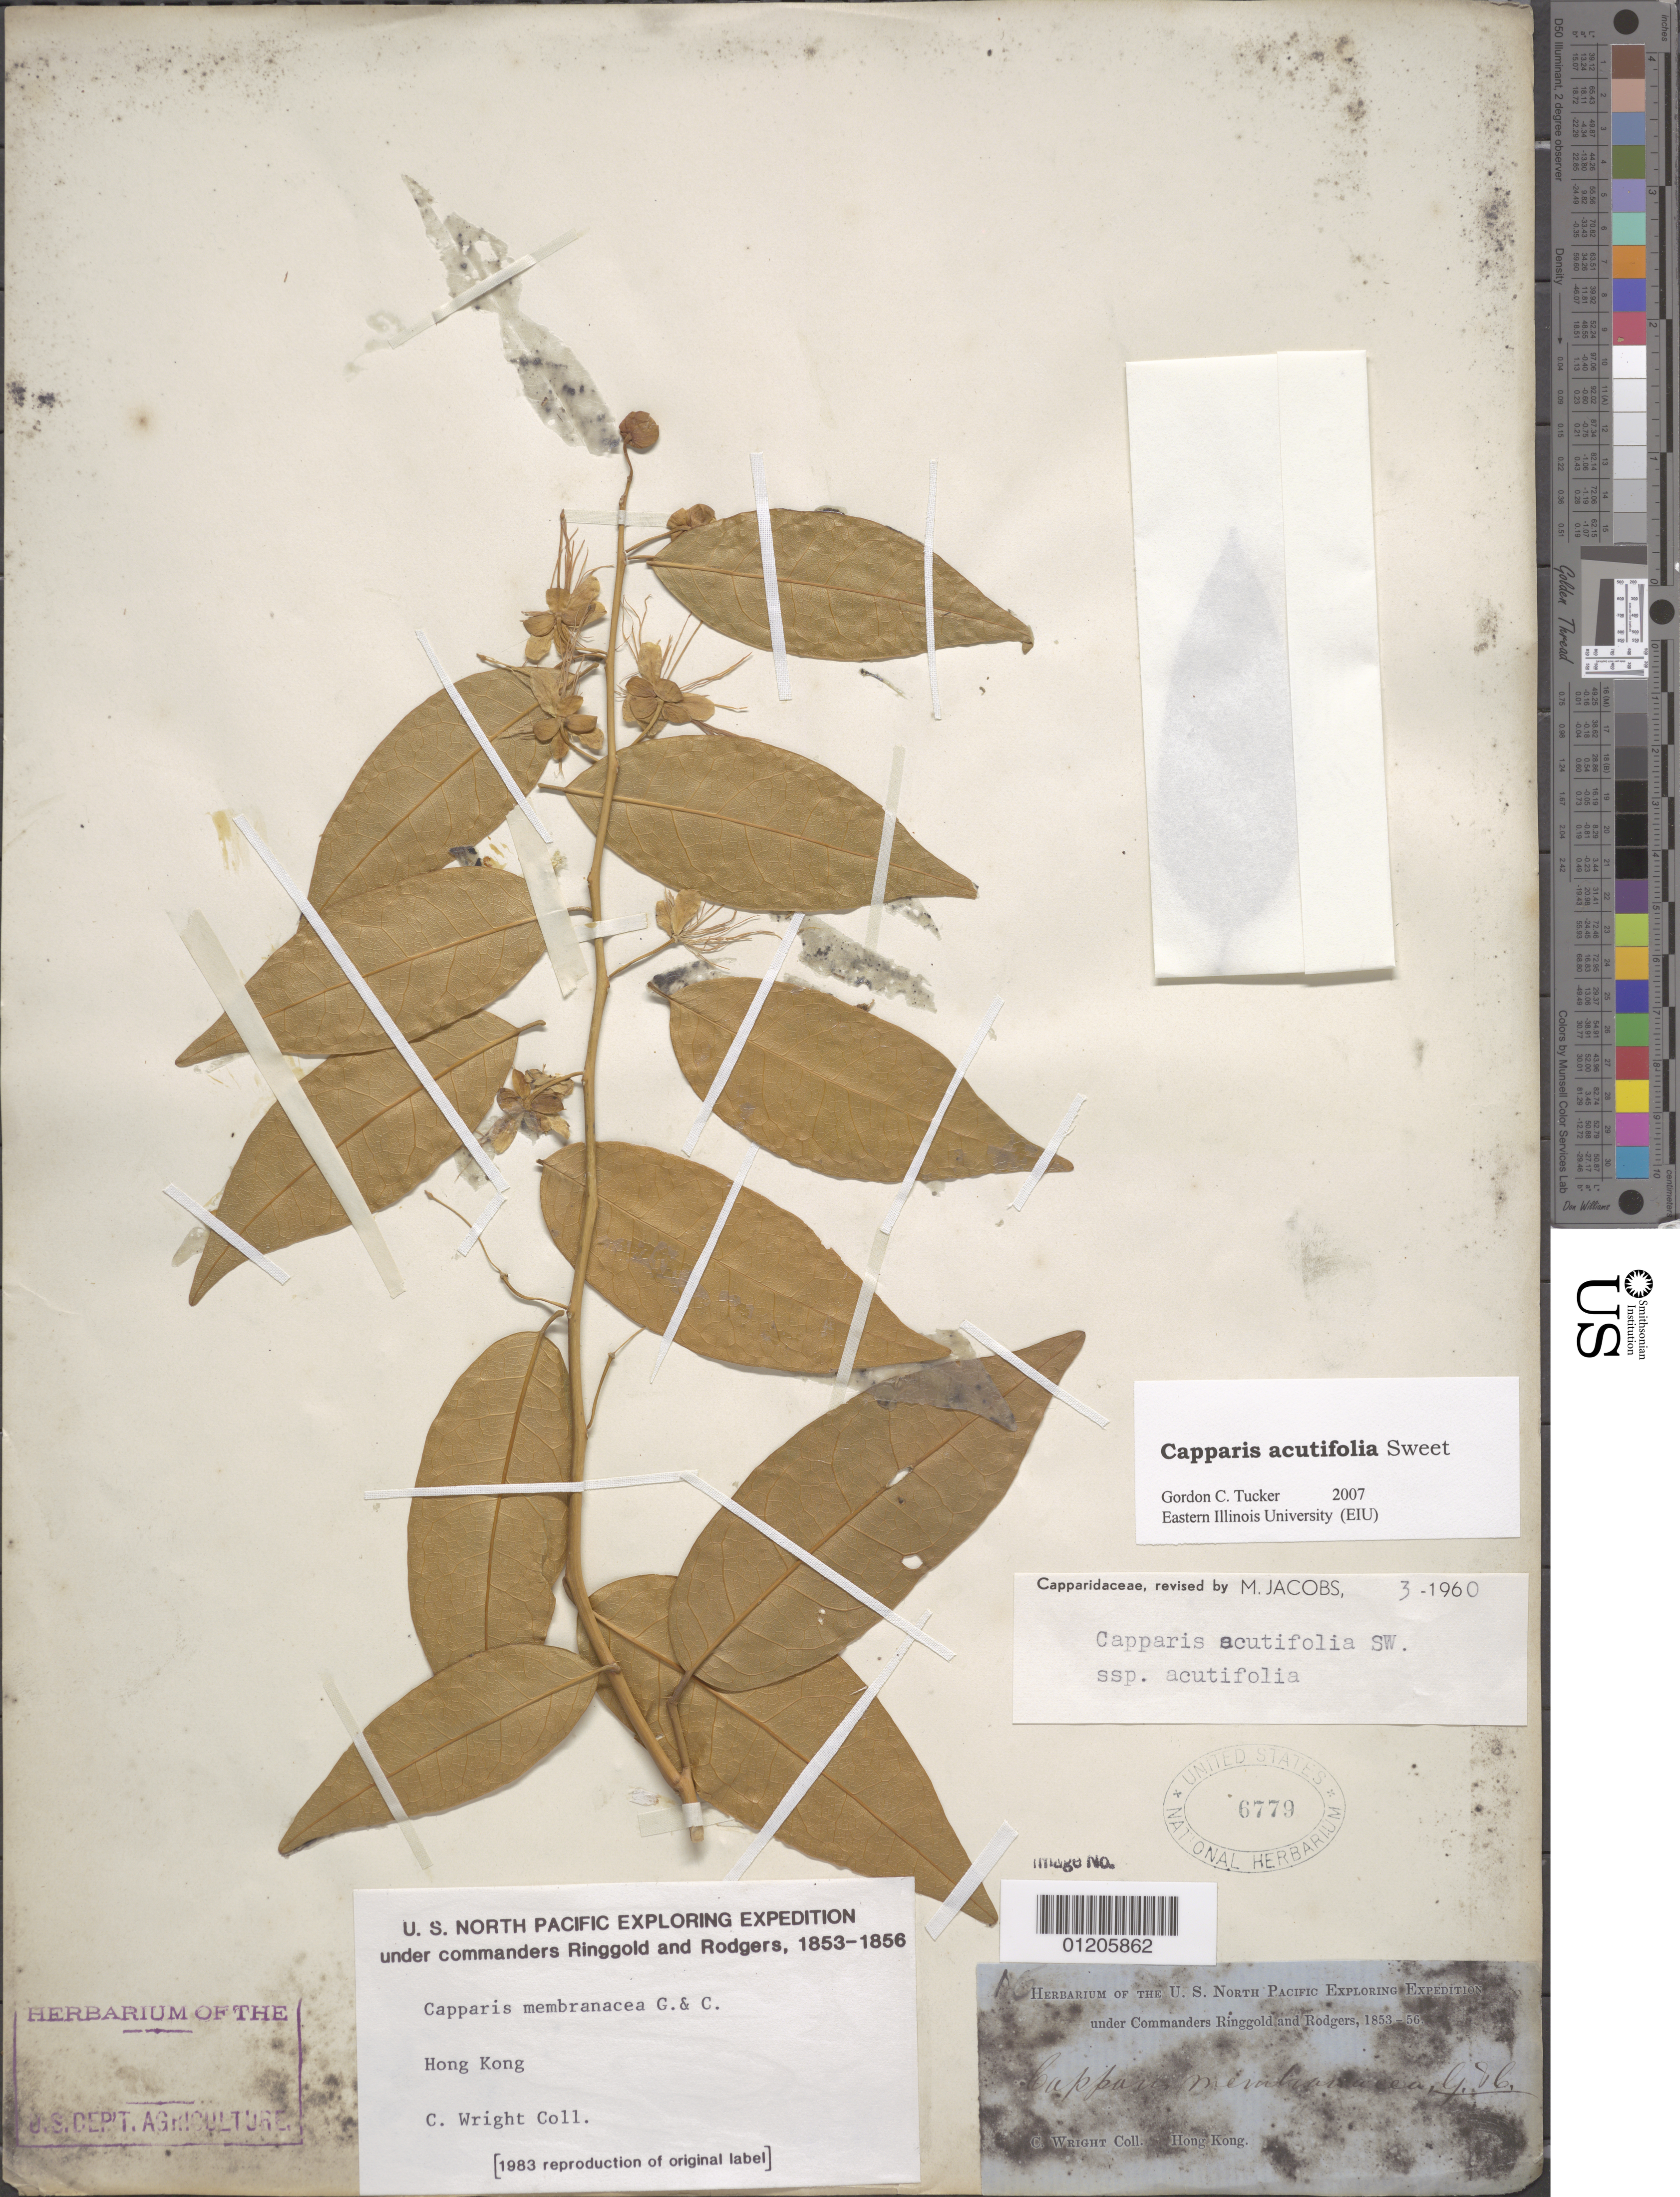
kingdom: Plantae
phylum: Tracheophyta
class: Magnoliopsida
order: Brassicales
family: Capparaceae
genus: Capparis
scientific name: Capparis acutifolia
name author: J.F. Macbr.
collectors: C. Wright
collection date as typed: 1853 to -- -- 1856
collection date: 1853/1856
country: China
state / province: Hong Kong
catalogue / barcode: US 6779